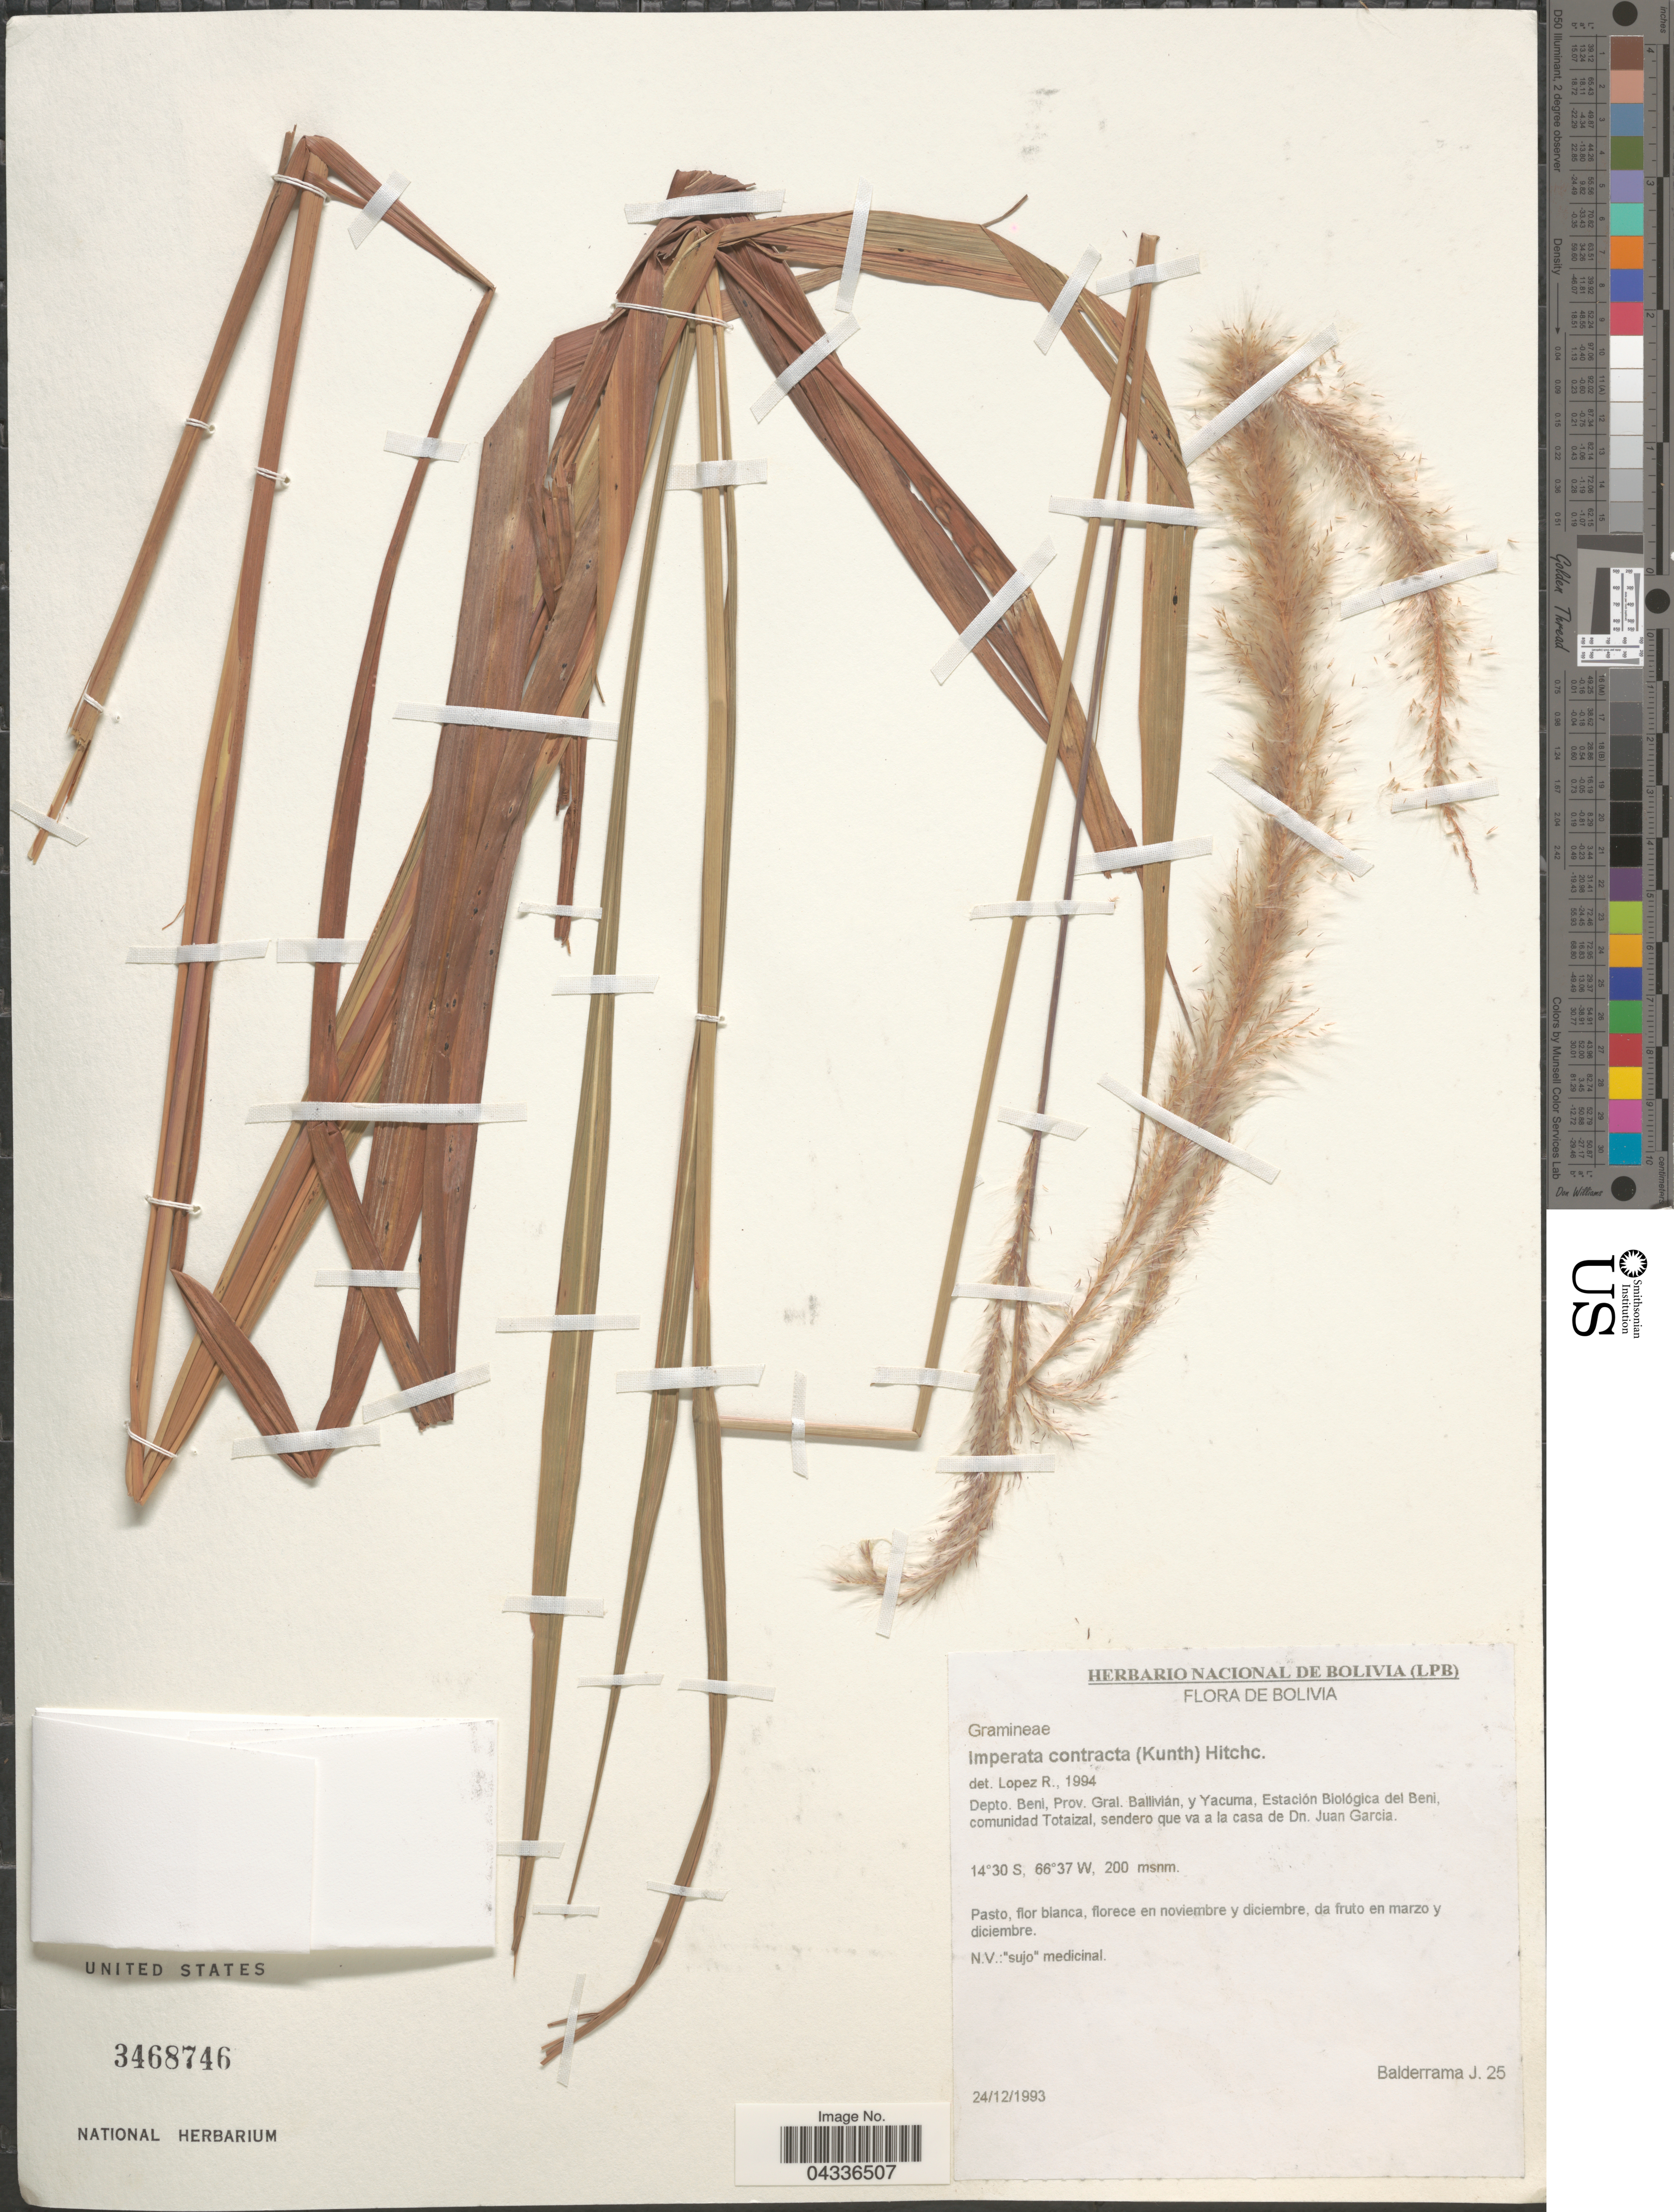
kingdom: Plantae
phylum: Tracheophyta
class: Liliopsida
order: Poales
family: Poaceae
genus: Imperata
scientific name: Imperata contracta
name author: (Kunth) Hitchc.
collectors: J. Balderrama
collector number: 25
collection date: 1993-12-24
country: Bolivia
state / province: Beni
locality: Depto. Beni, Prov. Gral Ballivián, y Yacuma, Estación Biológica del Beni, comunidad Totaizal, sendero que va a la casa de Dn. Juan Garcia.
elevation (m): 200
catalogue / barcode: US 3468746